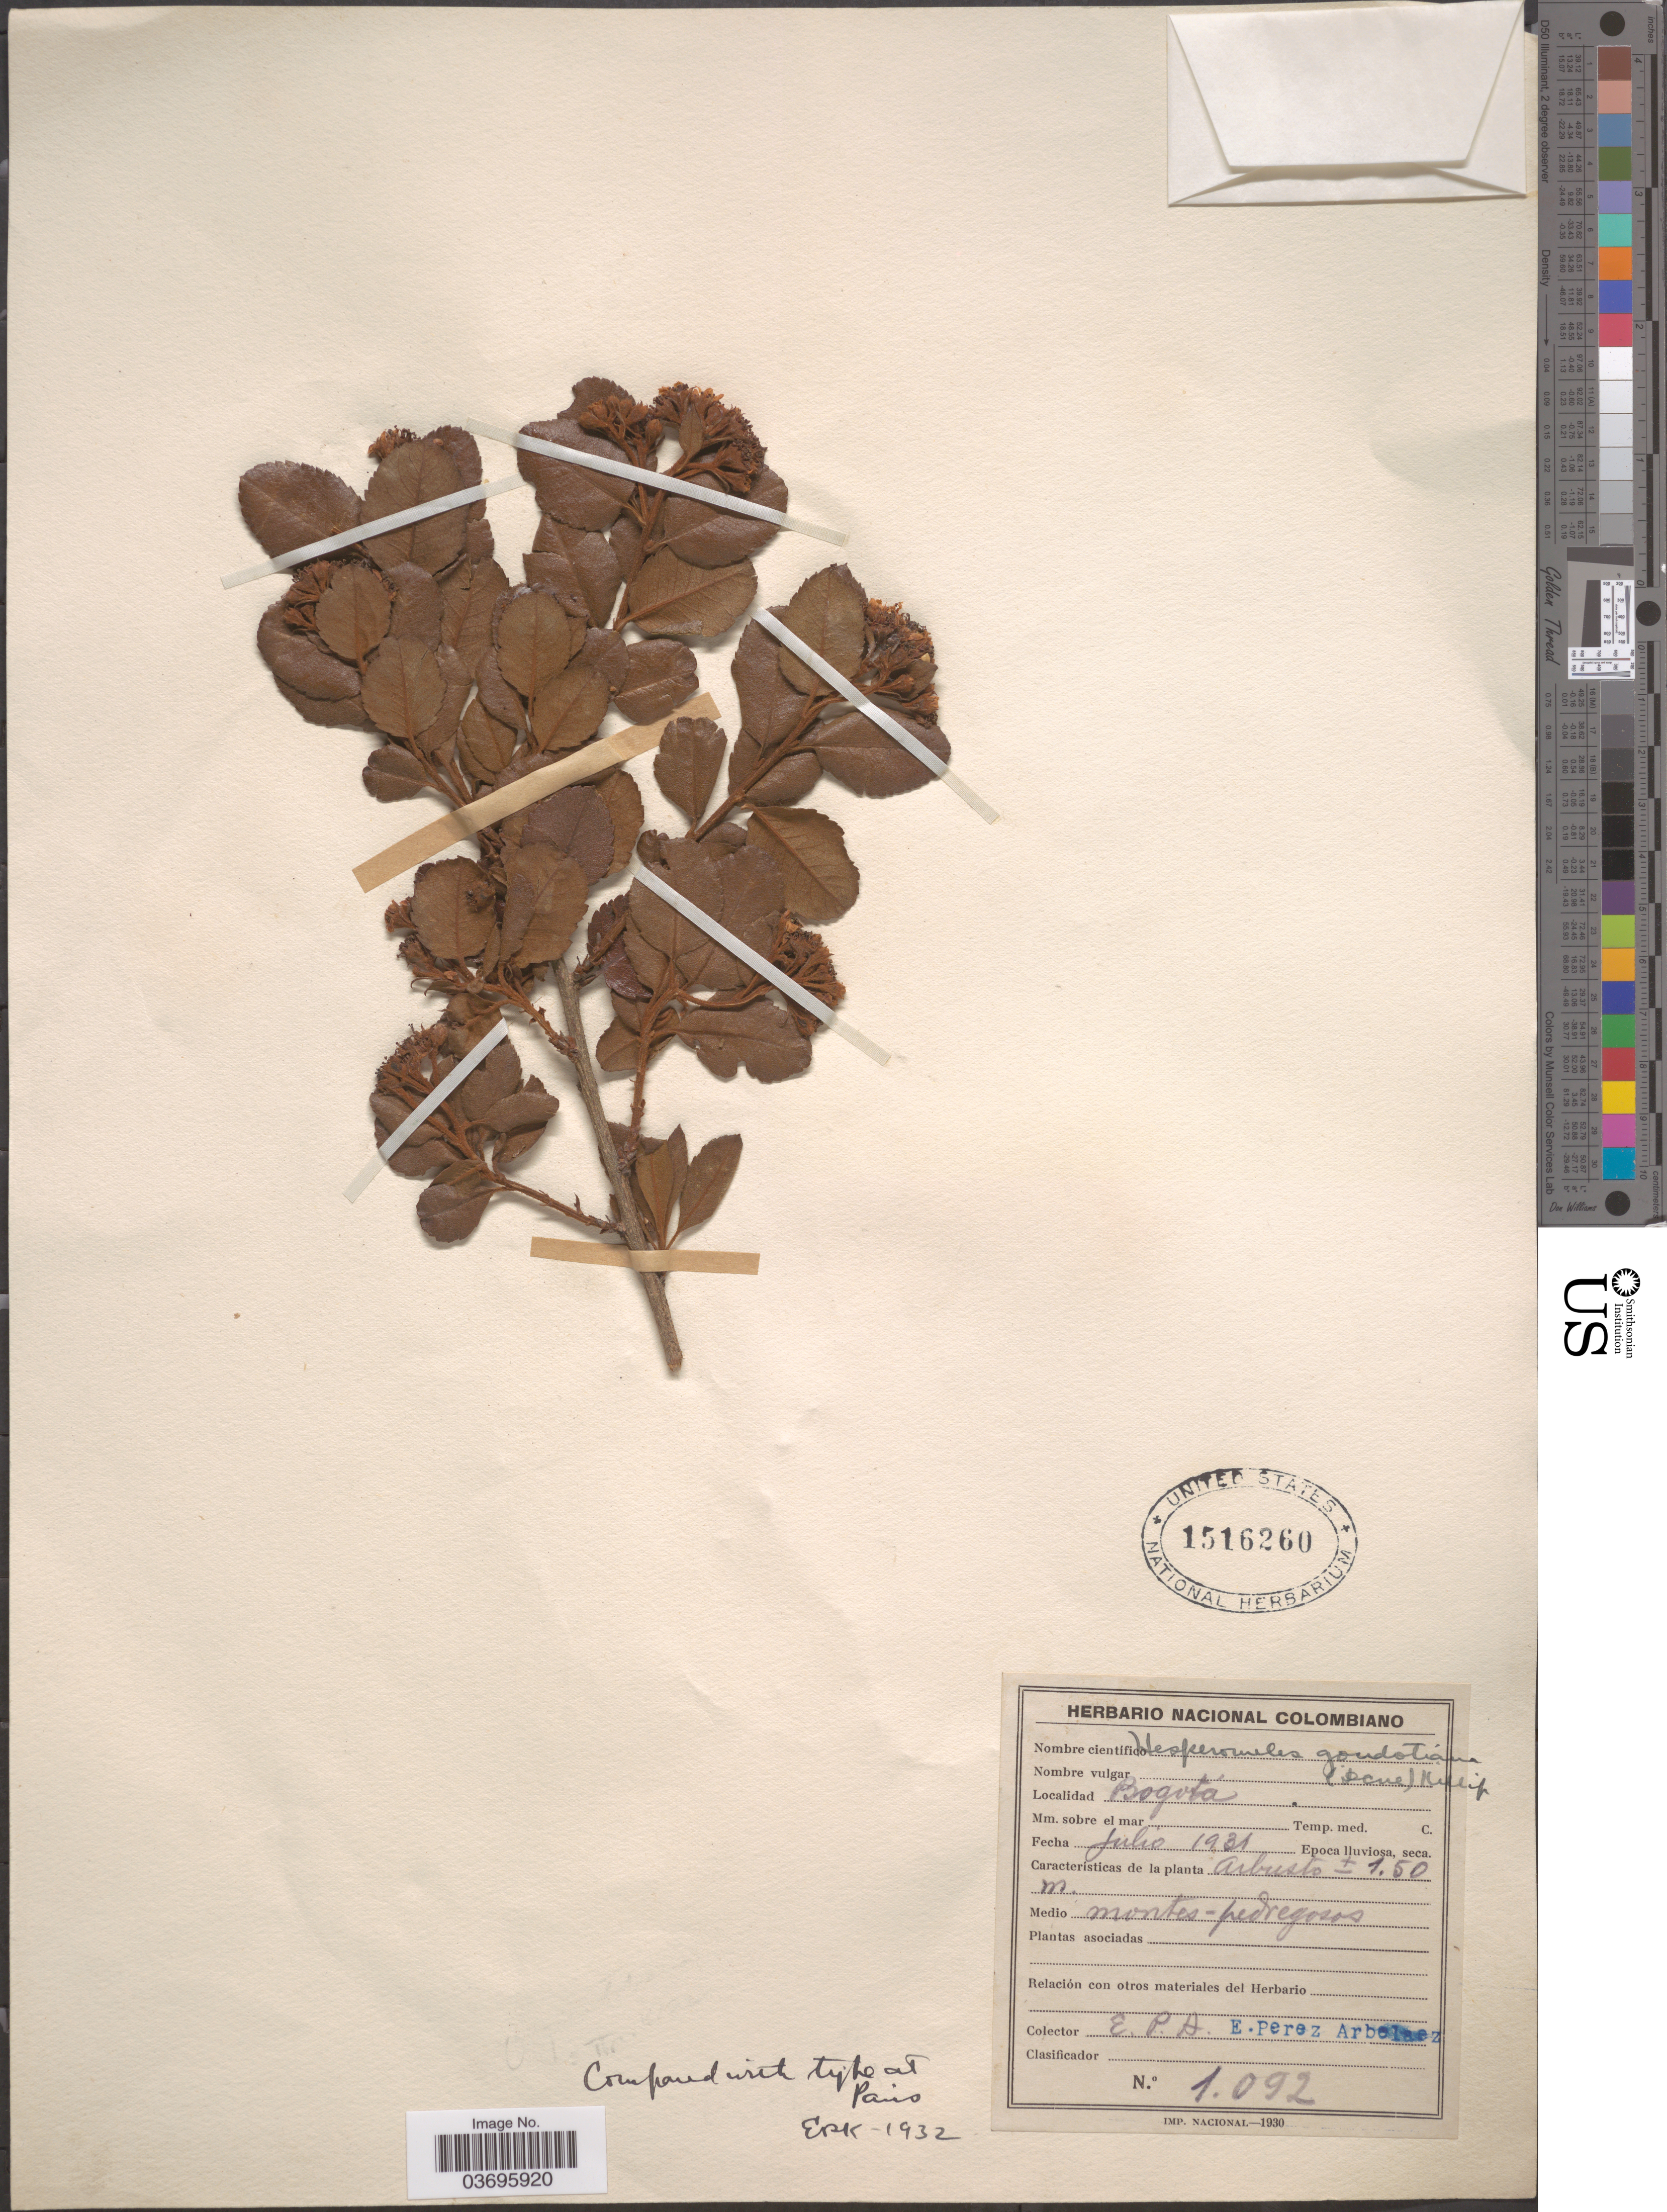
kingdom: Plantae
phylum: Tracheophyta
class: Magnoliopsida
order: Rosales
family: Rosaceae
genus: Hesperomeles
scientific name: Hesperomeles goudotiana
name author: Killip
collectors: E. Pérez Arbeláez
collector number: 1092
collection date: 1931-07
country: Colombia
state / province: Bogota D.C.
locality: Bogotá.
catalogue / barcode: US 1516260